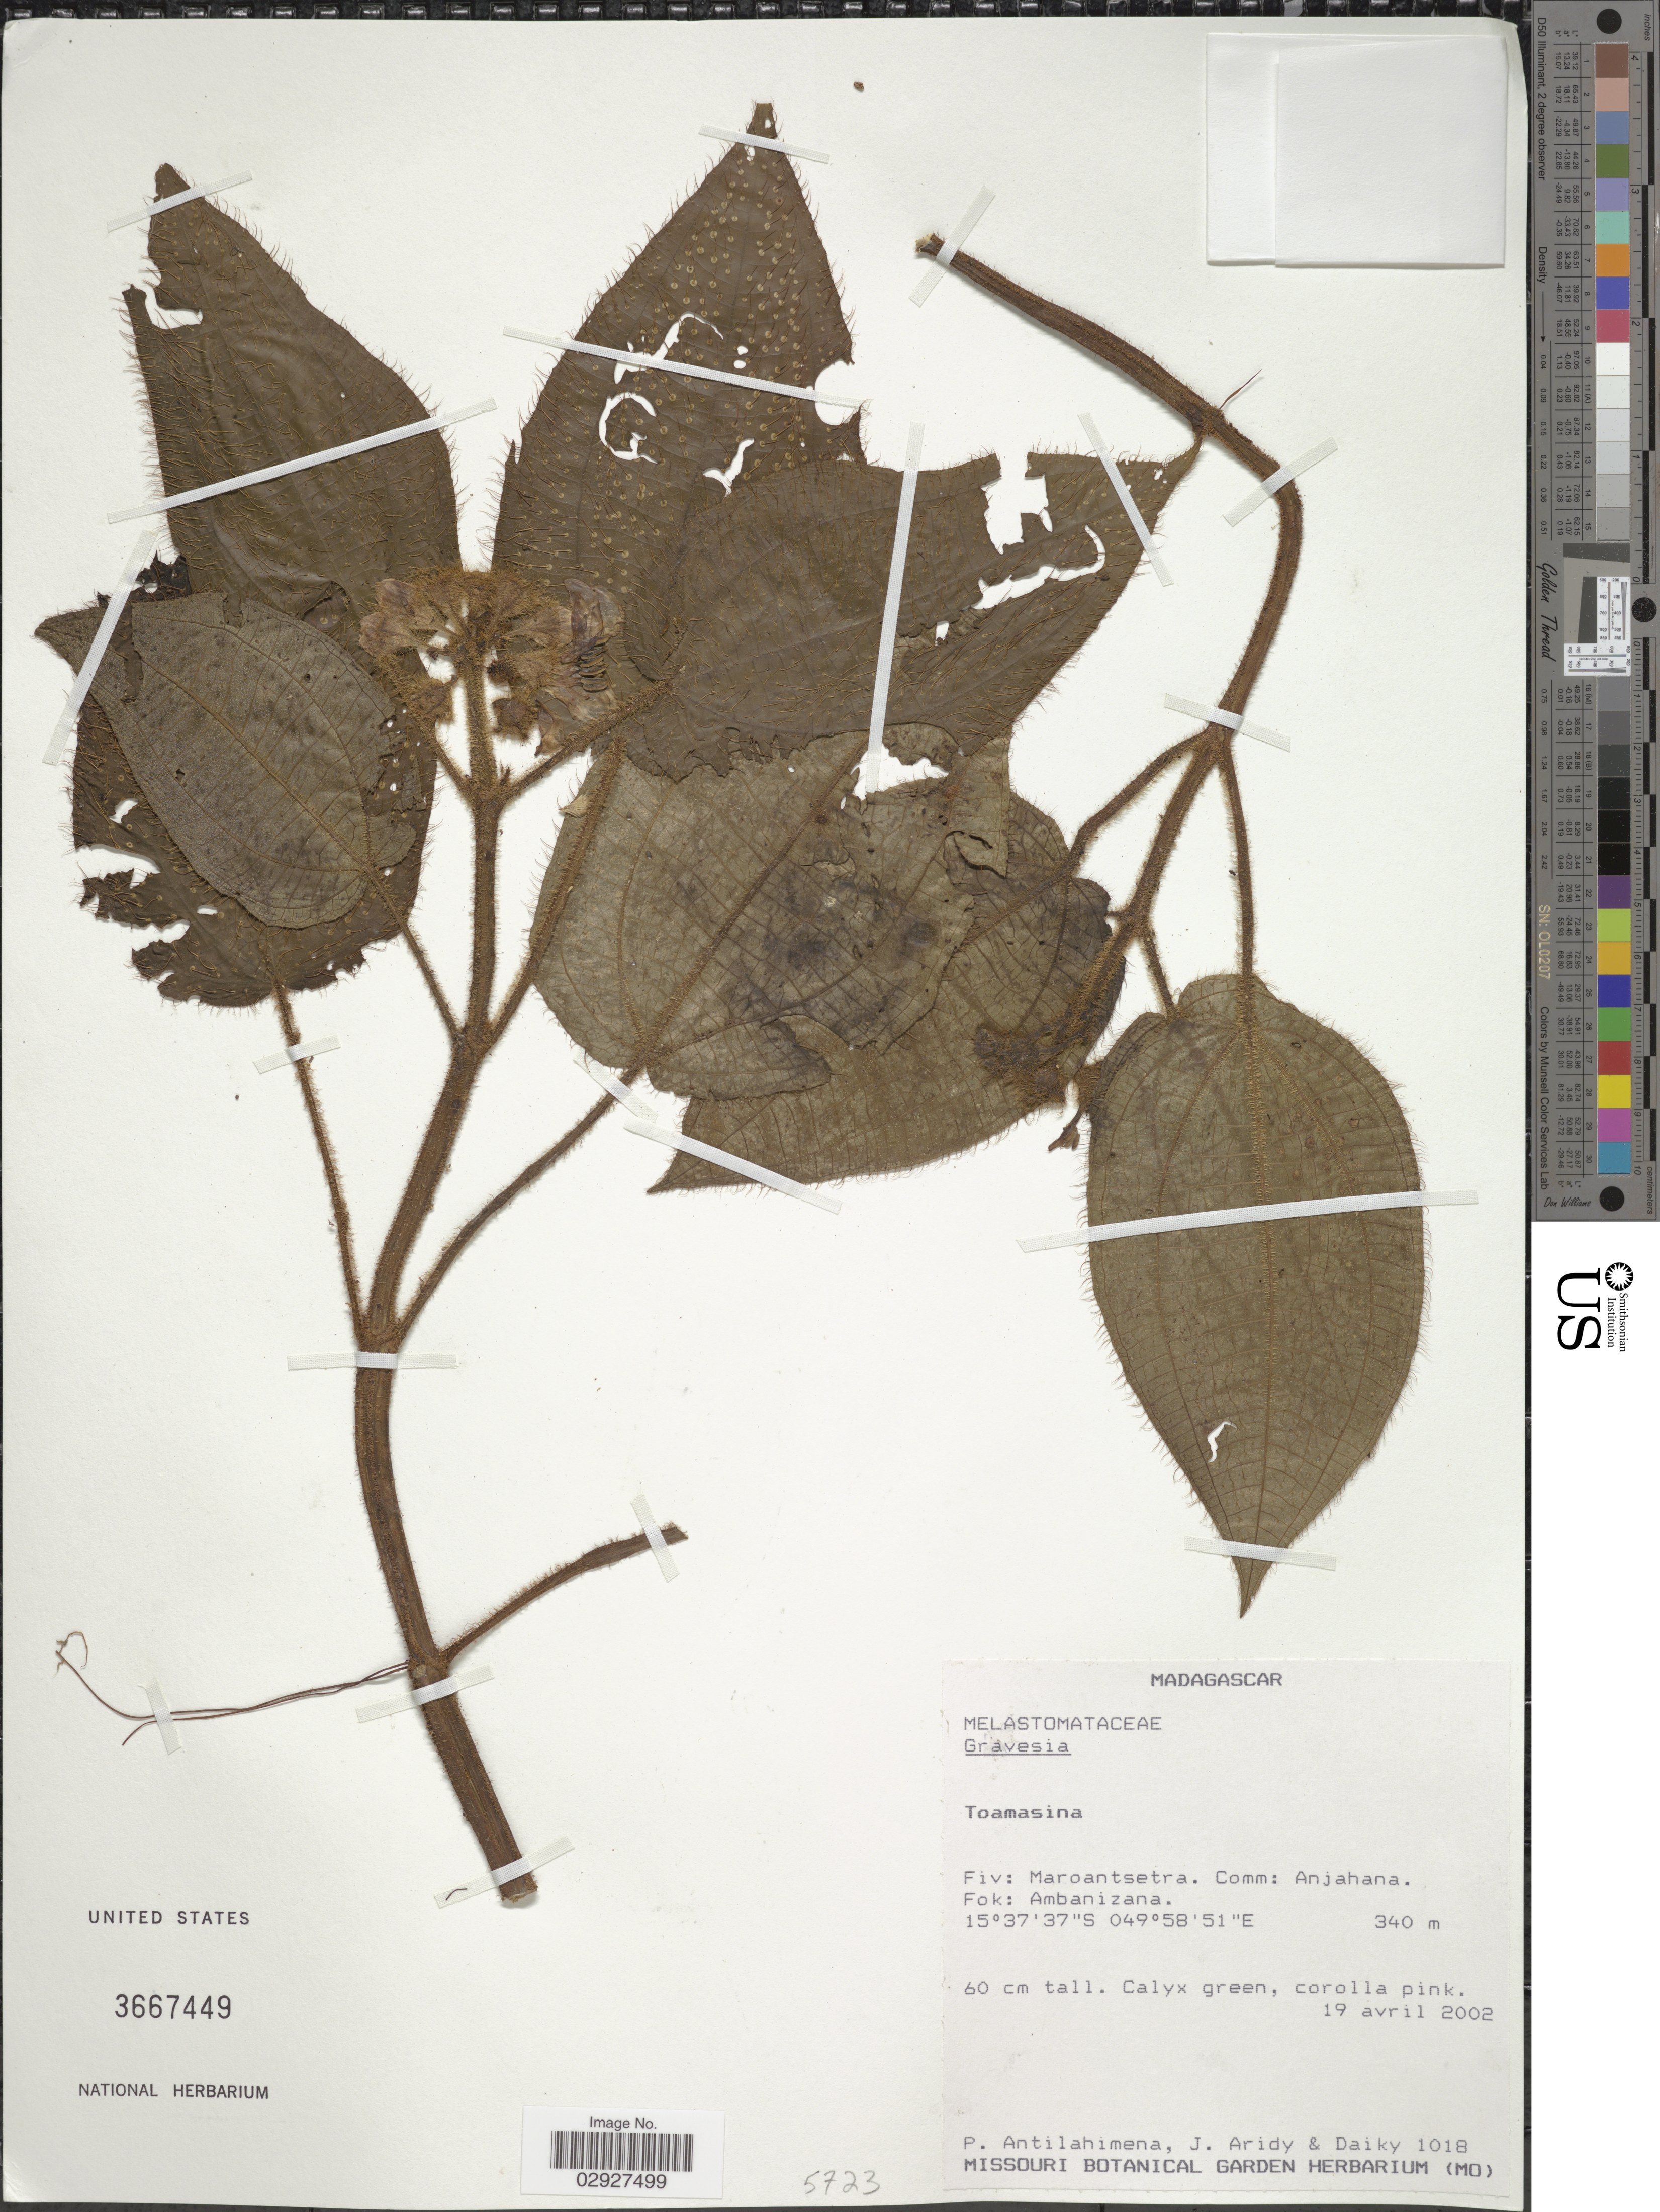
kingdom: Plantae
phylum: Tracheophyta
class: Magnoliopsida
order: Myrtales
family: Melastomataceae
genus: Gravesia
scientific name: Gravesia sp.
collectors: P. Antilahimena, J. Aridy & Daiky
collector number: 1018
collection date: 2002-04-19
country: Madagascar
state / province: Analanjirofo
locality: Fiv: Maroantsetra. Comm: Anjahana. Fok: Ambanizana.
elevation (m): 340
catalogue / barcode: US 3667449